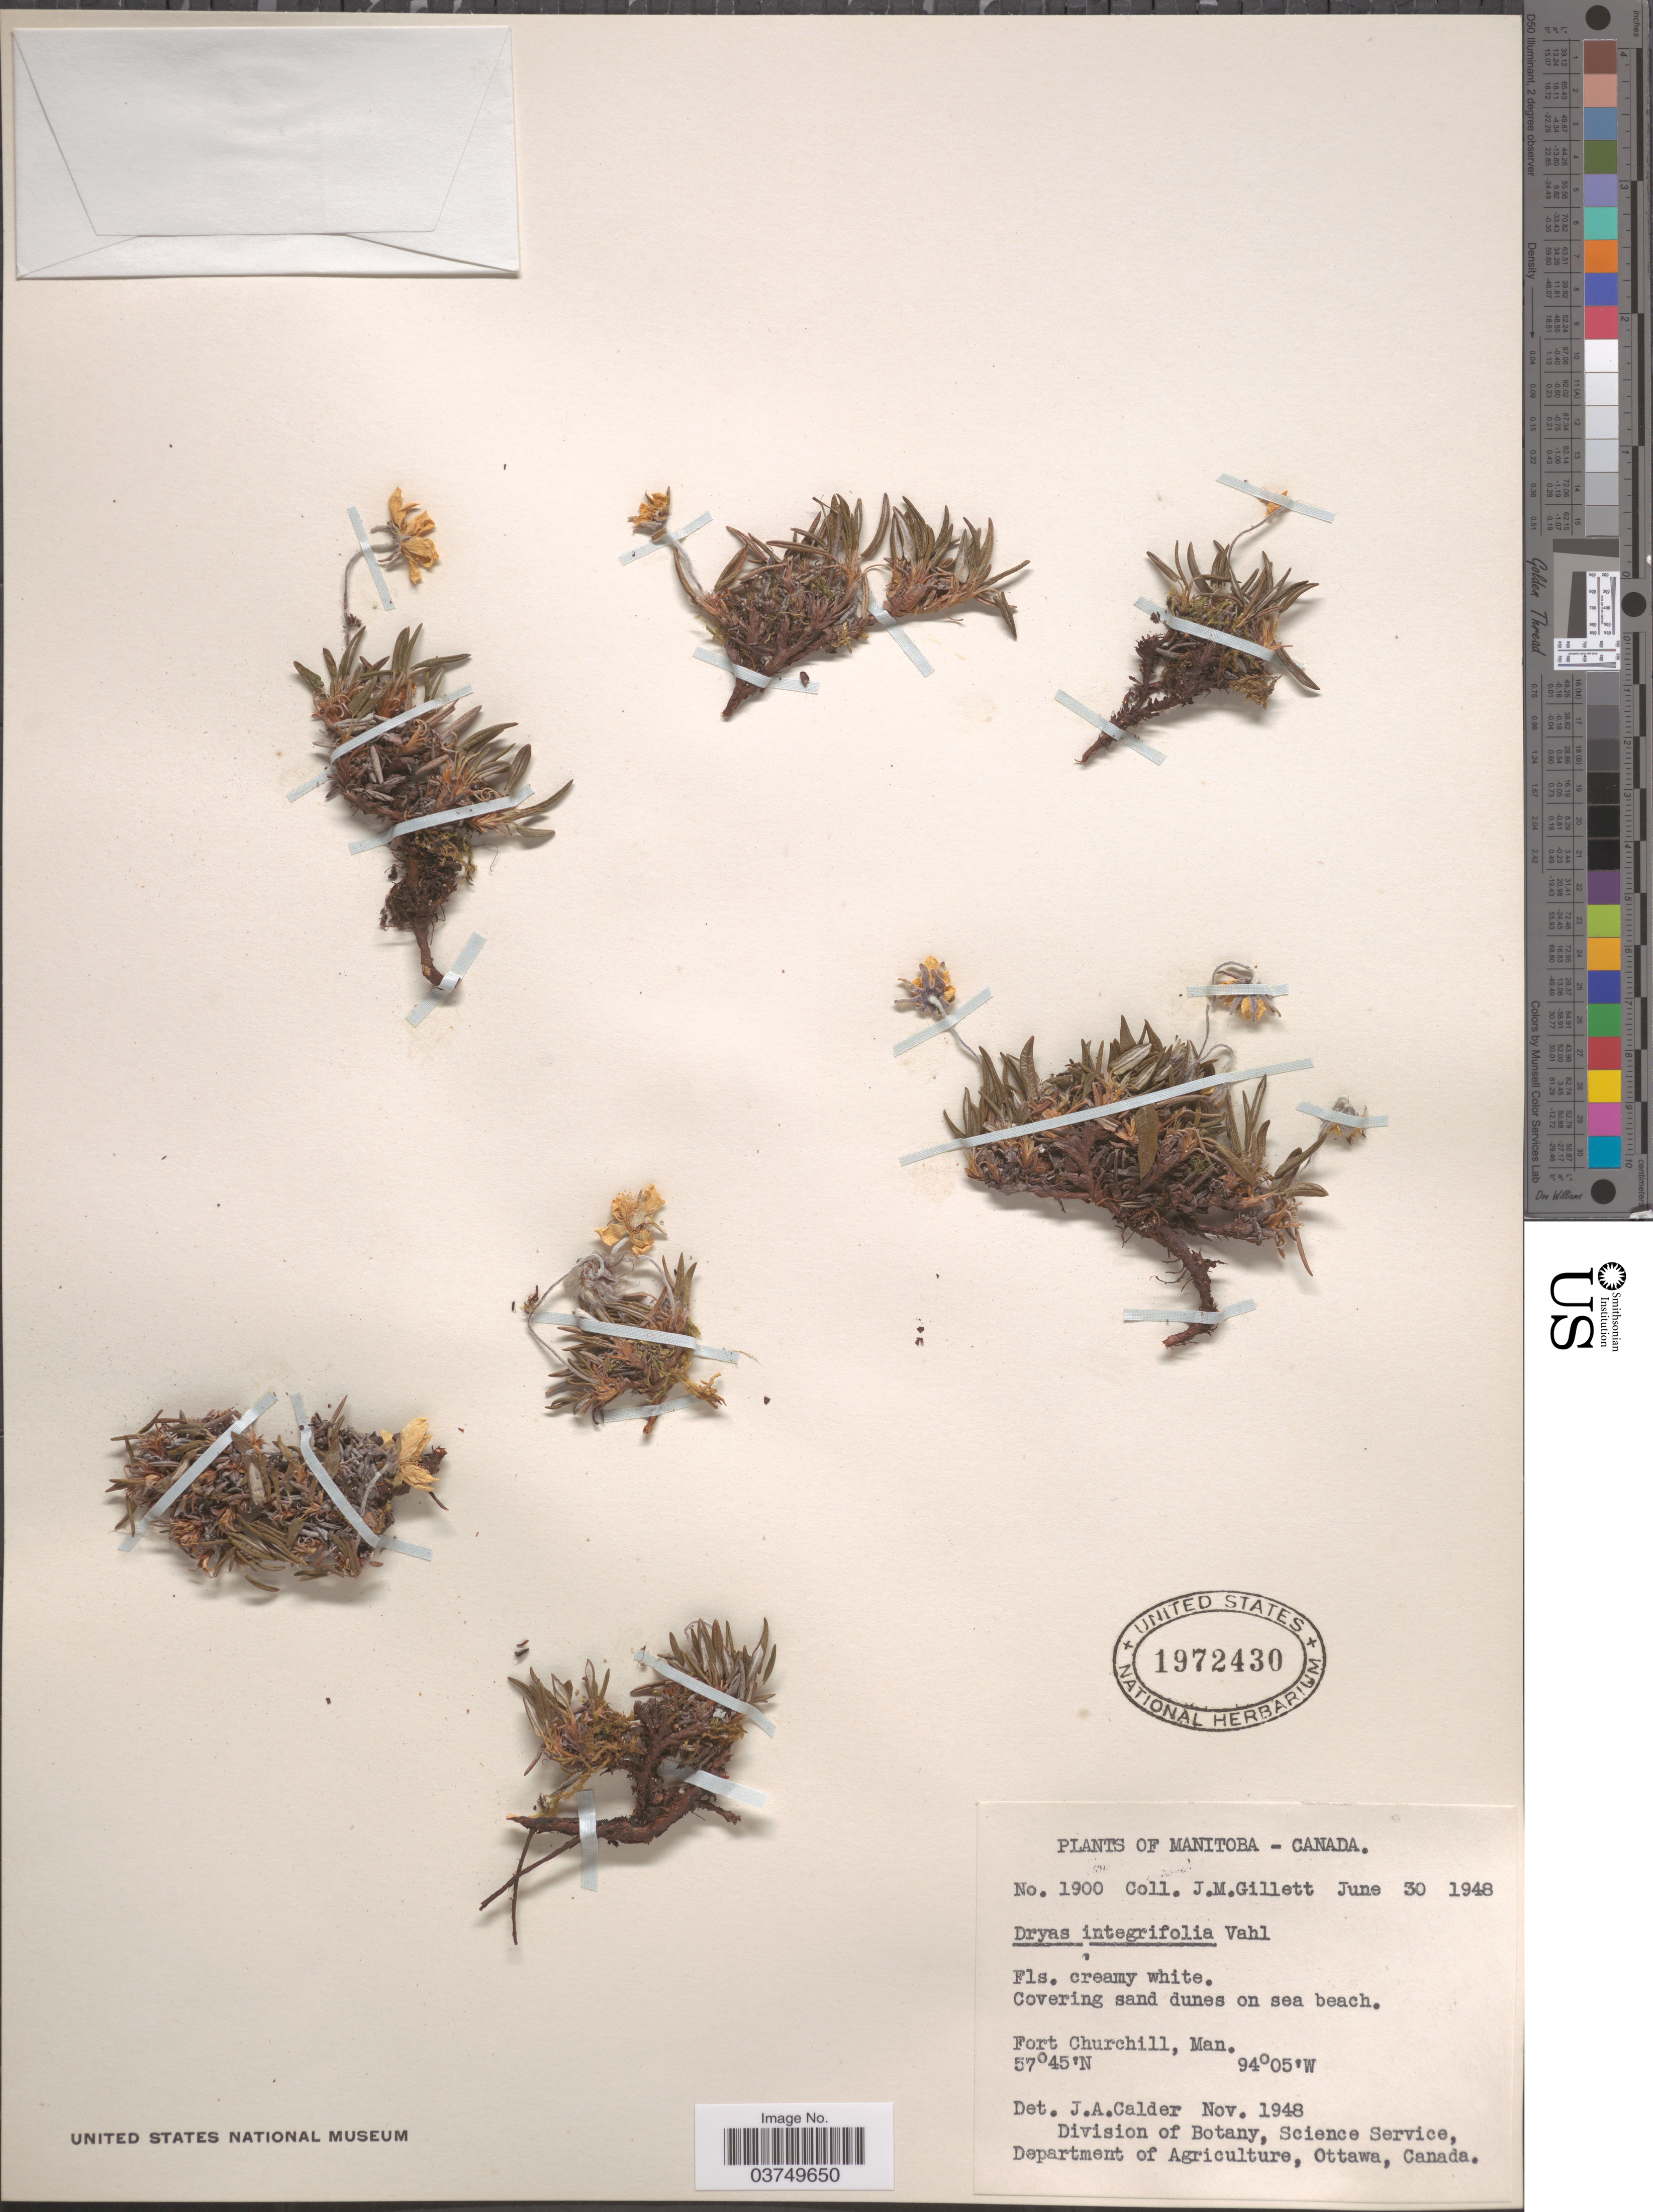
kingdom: Plantae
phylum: Tracheophyta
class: Magnoliopsida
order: Rosales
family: Rosaceae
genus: Dryas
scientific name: Dryas integrifolia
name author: Vahl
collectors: J. M. Gillett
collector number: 1900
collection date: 1948-06-30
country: Canada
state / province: Manitoba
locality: Fort Churchill, Man.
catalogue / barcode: US 1972430